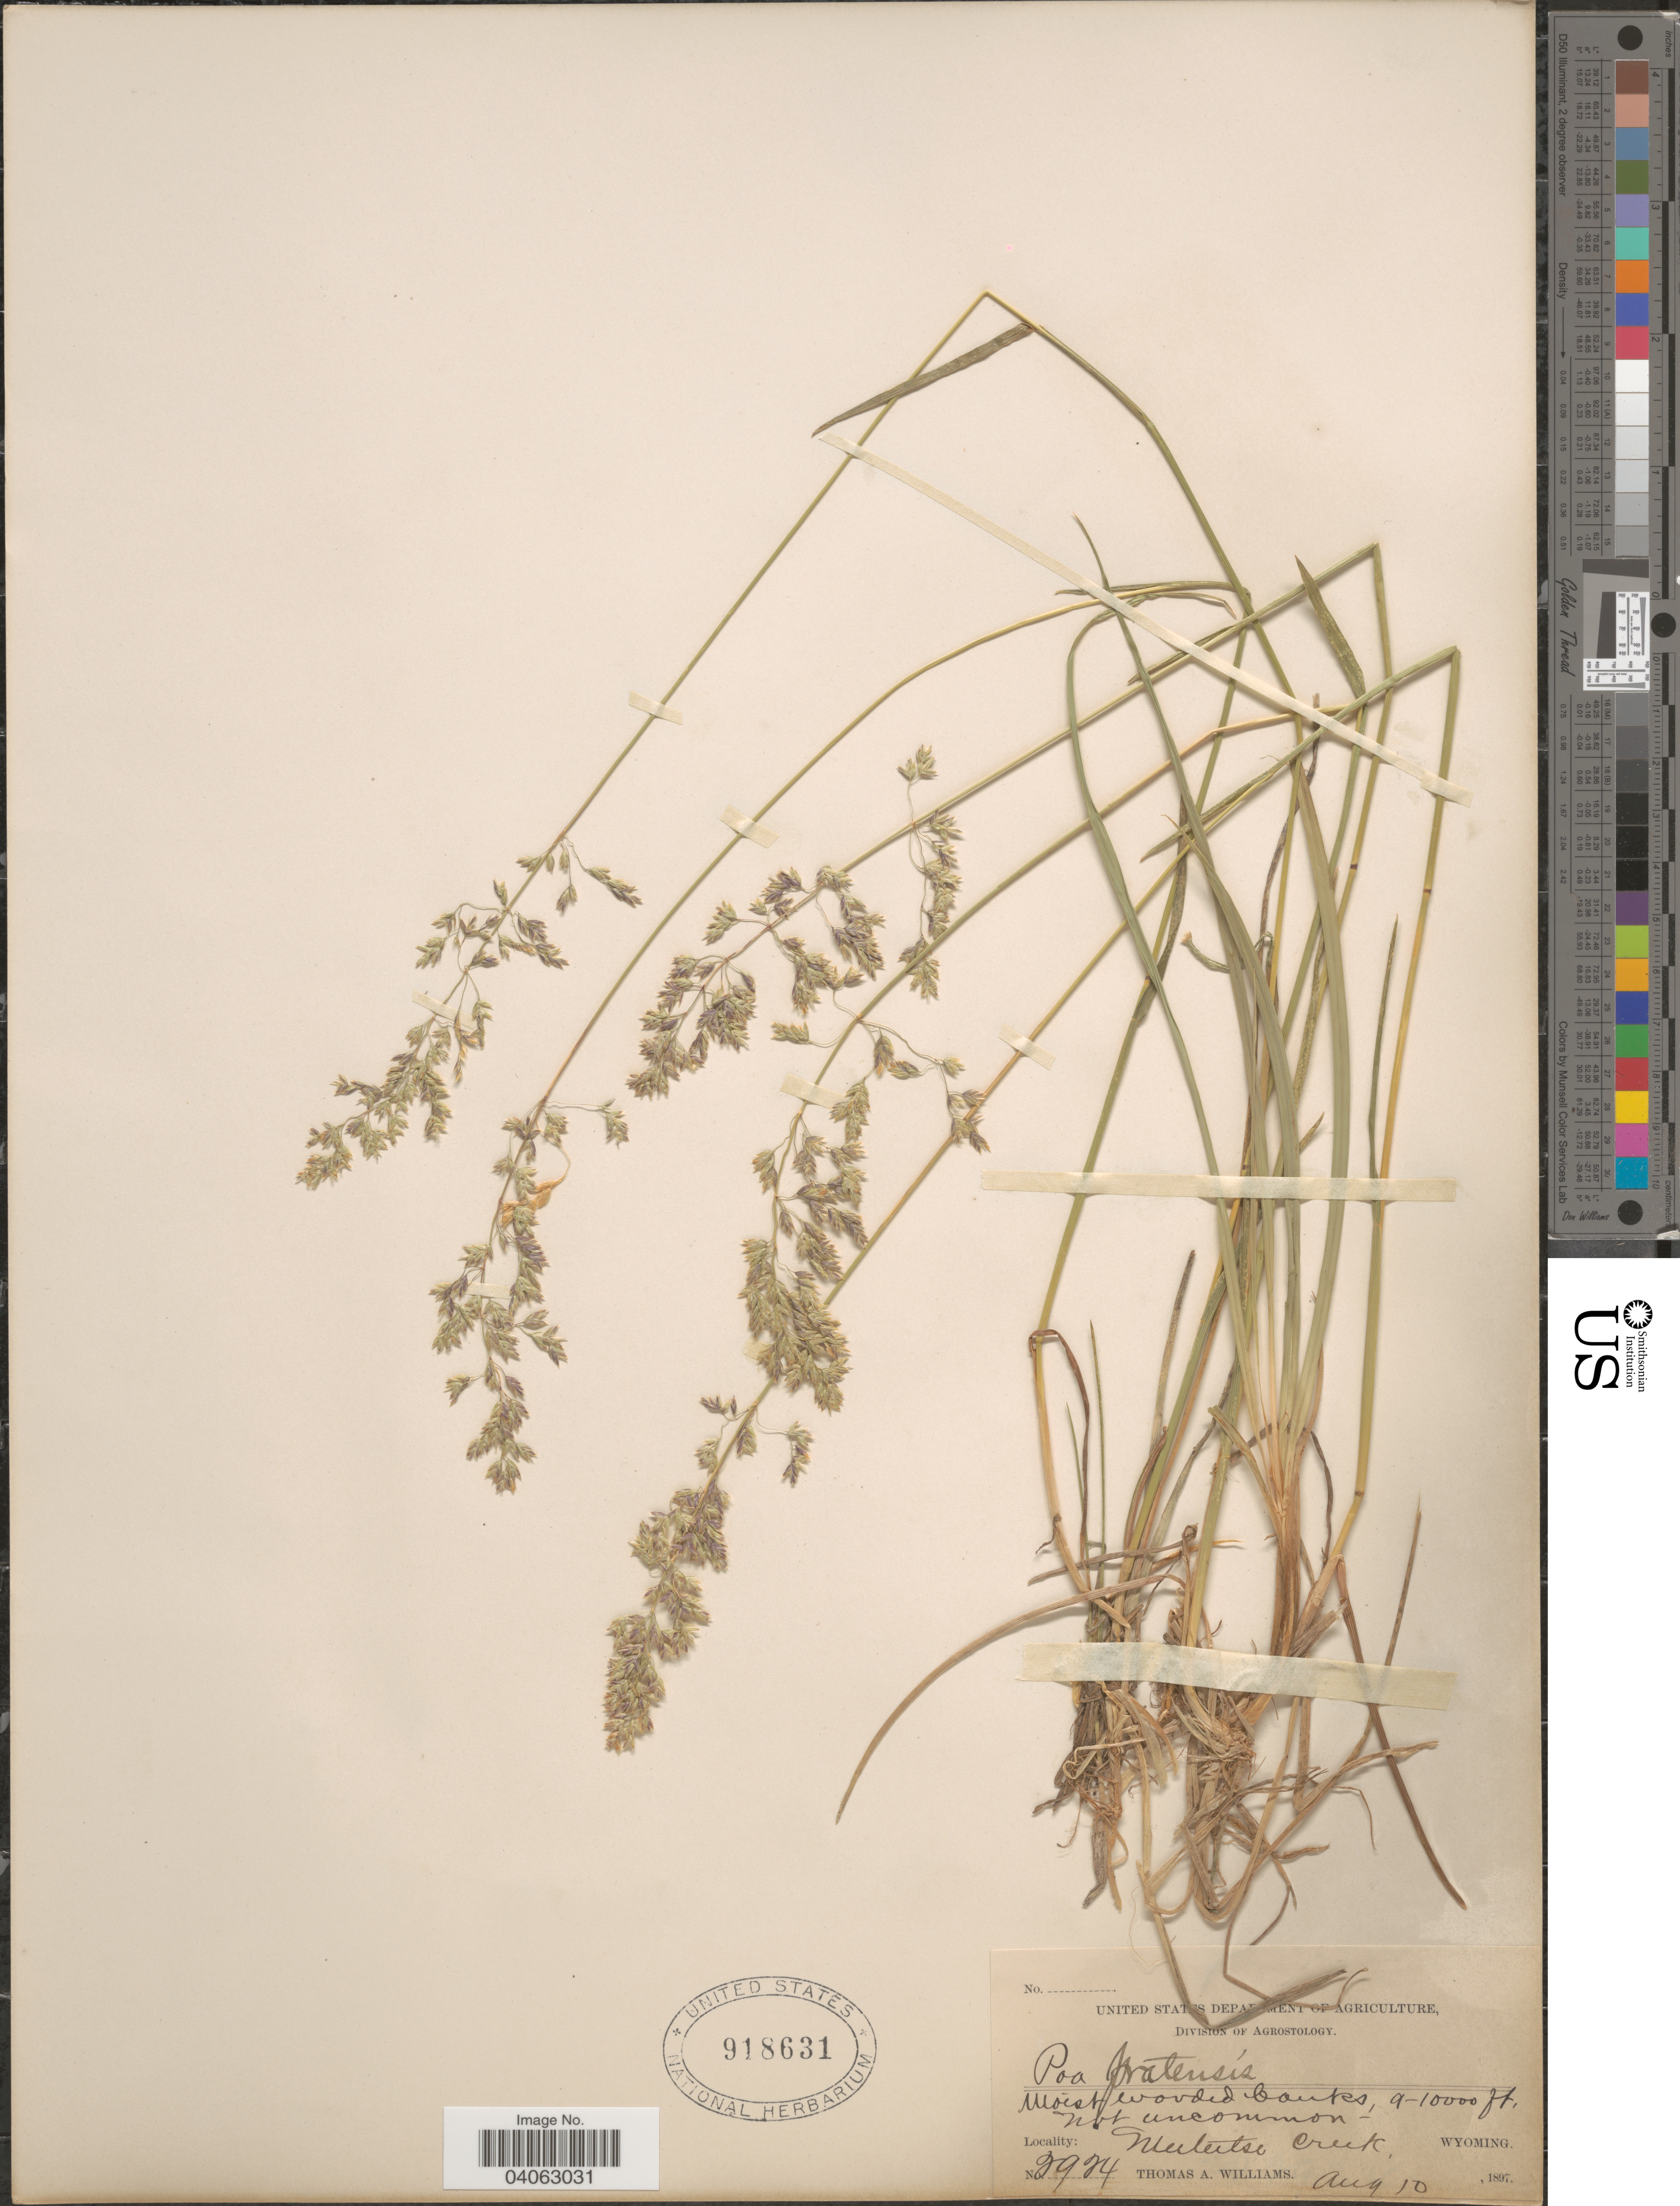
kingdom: Plantae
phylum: Tracheophyta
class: Liliopsida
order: Poales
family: Poaceae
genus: Poa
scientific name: Poa pratensis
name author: L.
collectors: T. A. Williams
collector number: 2924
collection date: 1897-08-10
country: United States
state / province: Wyoming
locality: Meeteetse Creek.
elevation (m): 2743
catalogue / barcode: US 918631